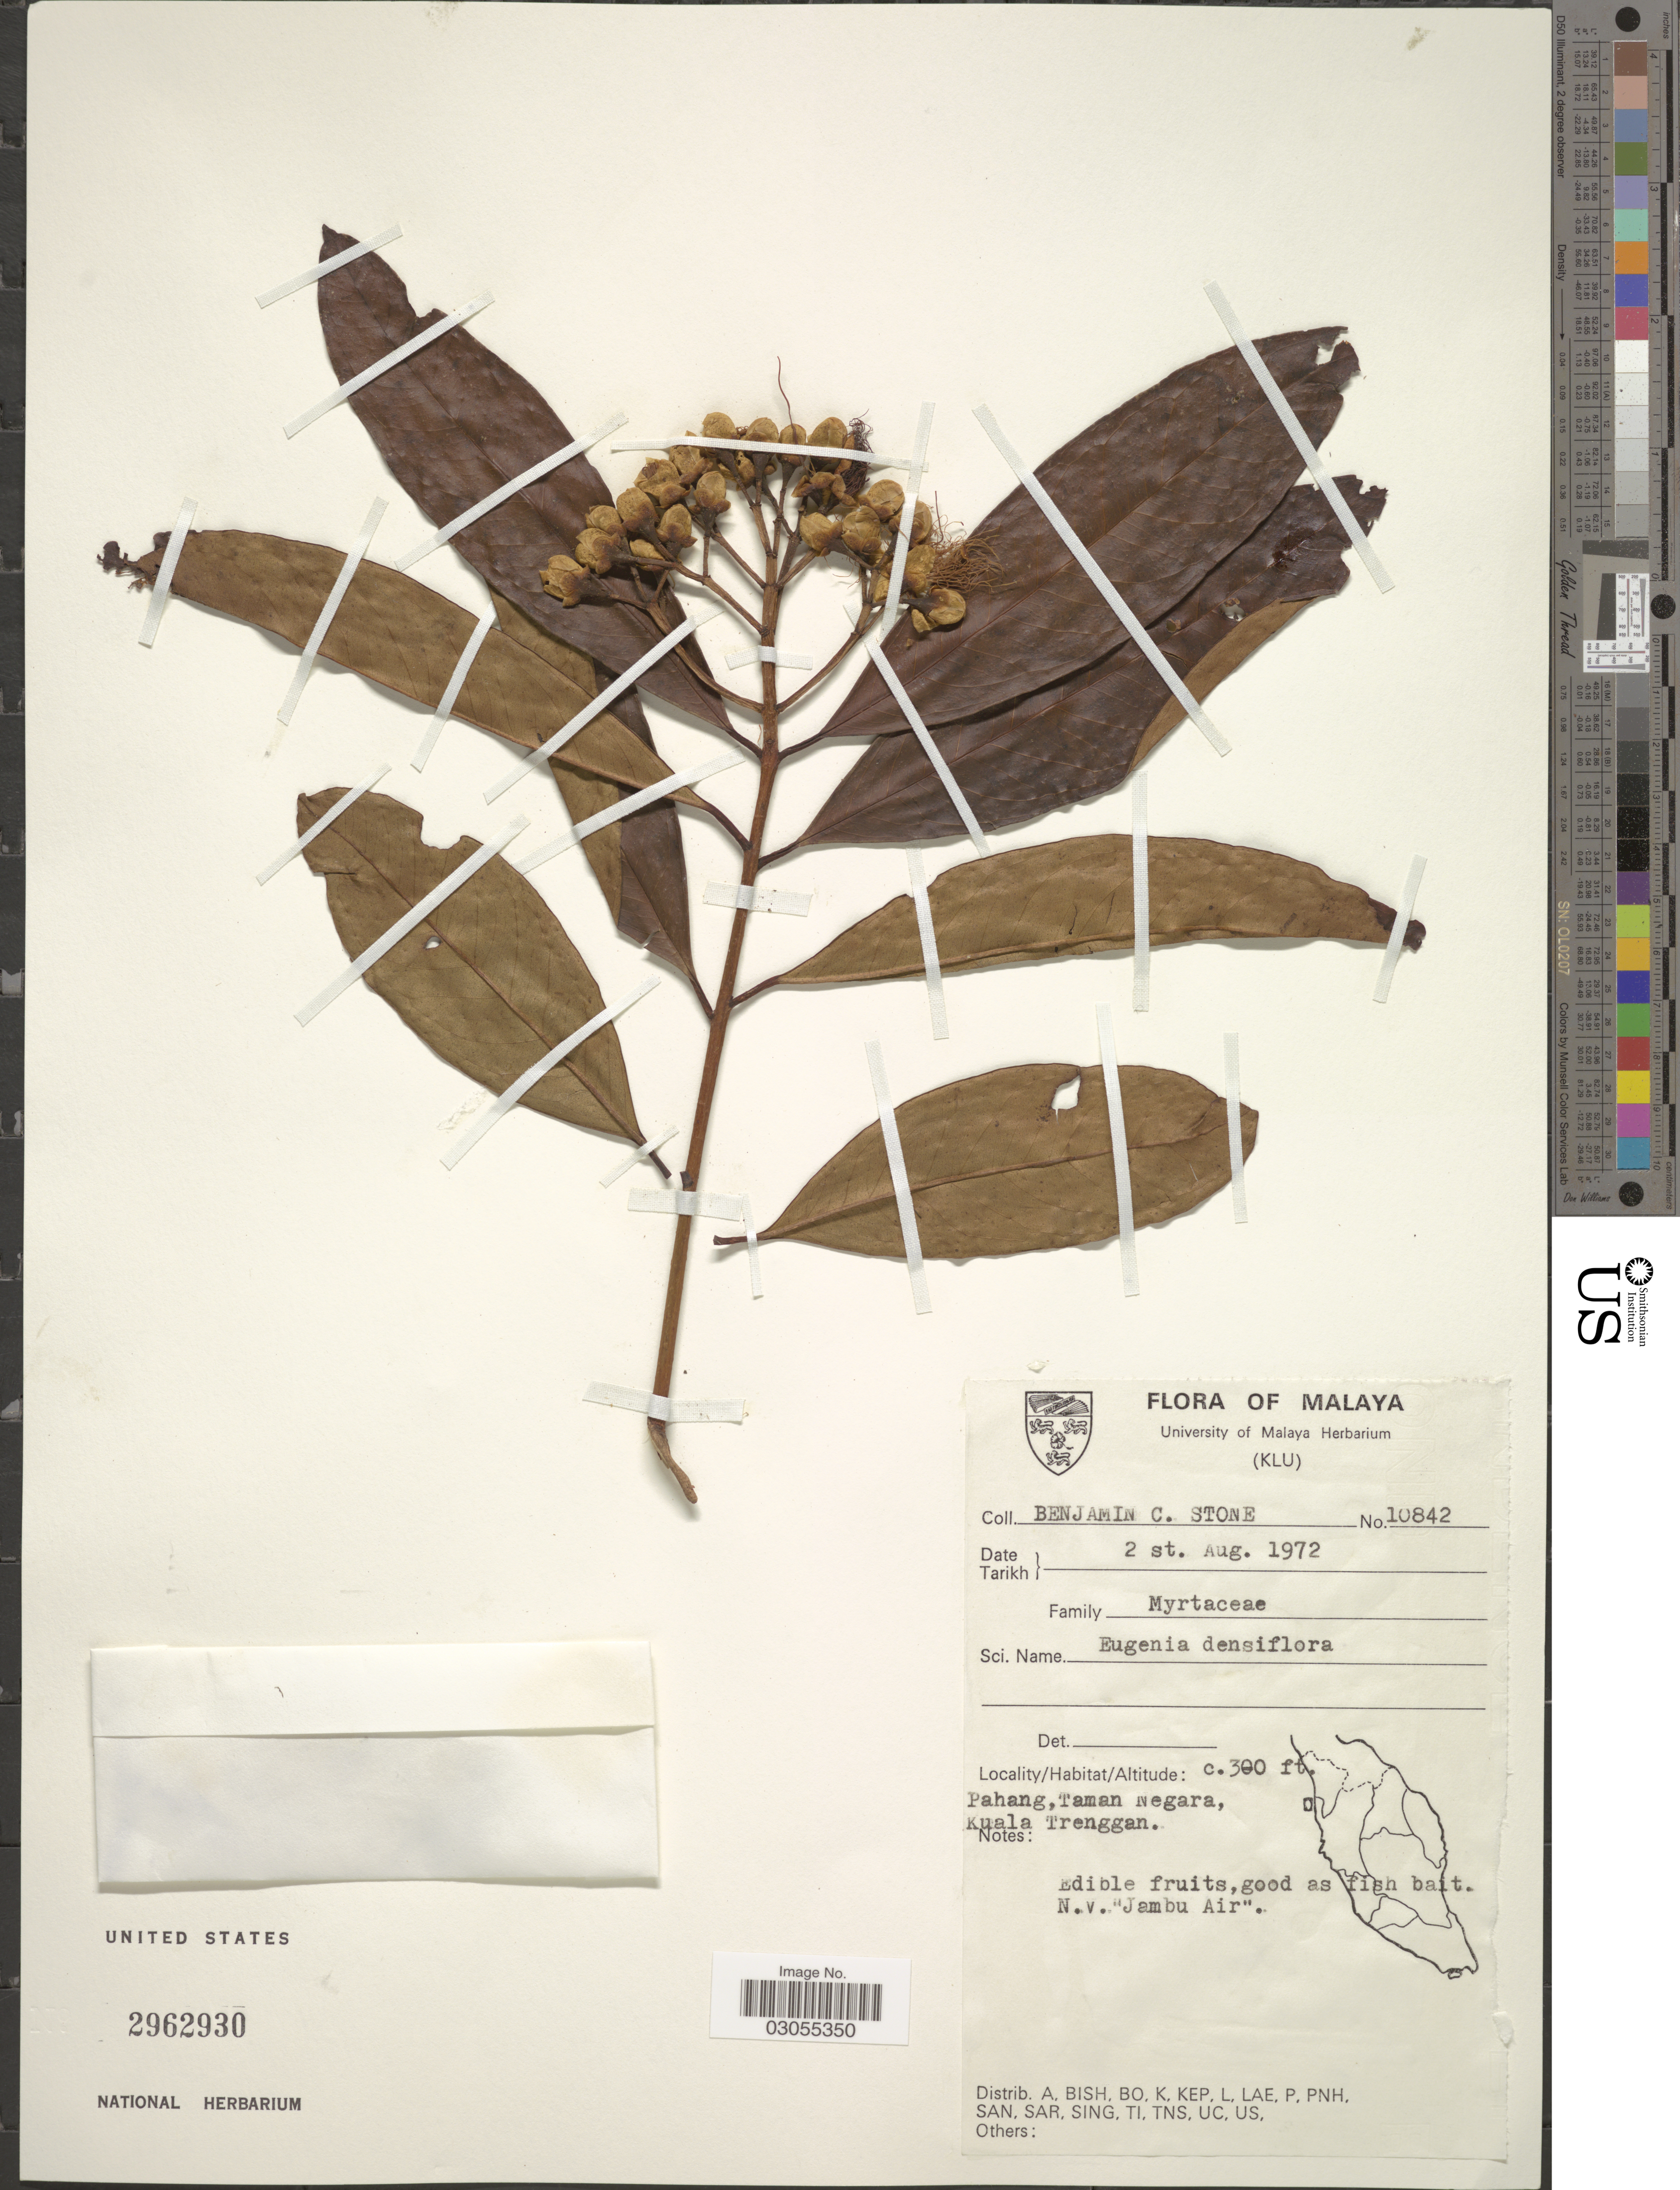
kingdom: Plantae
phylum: Tracheophyta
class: Magnoliopsida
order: Myrtales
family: Myrtaceae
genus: Syzygium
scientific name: Syzygium pycnanthum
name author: Merr. & L.M. Perry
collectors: B. C. Stone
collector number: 10842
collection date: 1972-08-02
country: Malaysia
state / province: Pahang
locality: Taman Negara, Kuala Trenggan.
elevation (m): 91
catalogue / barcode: US 2962930